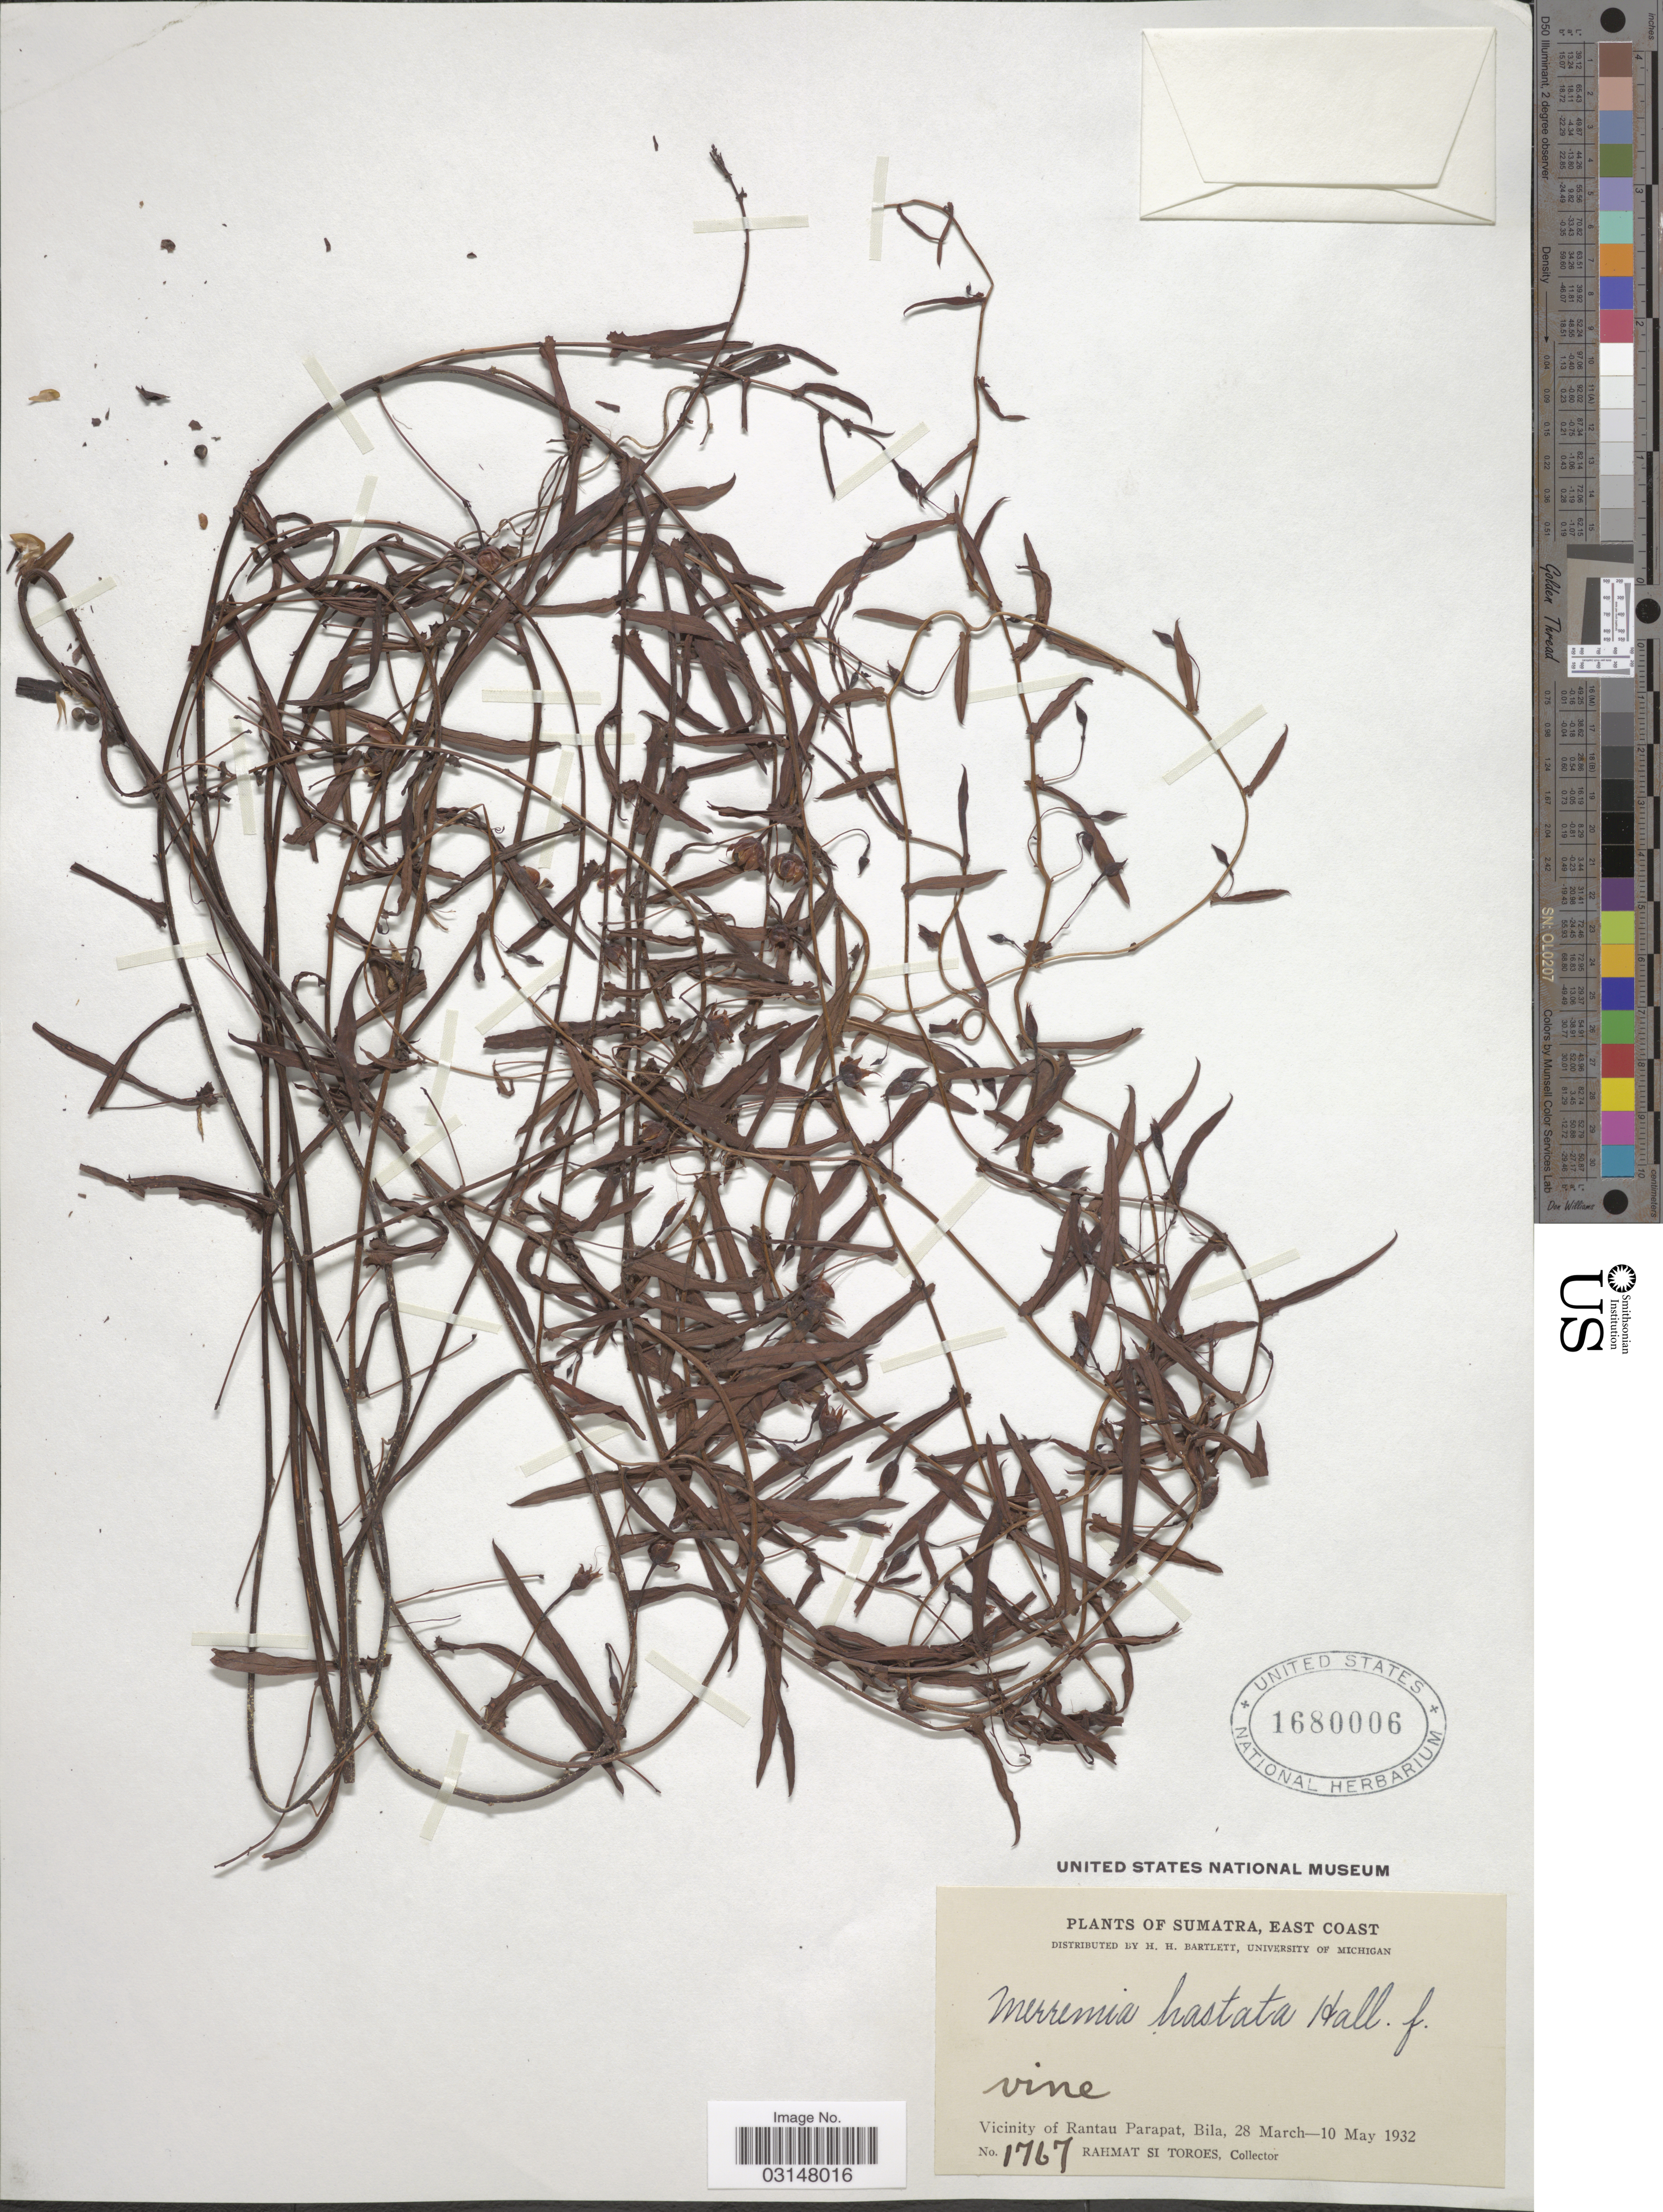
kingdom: Plantae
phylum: Tracheophyta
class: Magnoliopsida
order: Solanales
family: Convolvulaceae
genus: Xenostegia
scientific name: Xenostegia tridentata subsp. hastata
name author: (Ooststr.) Parmar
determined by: Wagner, W. L., (BOT), Smithsonian Institution - National Museum of Natural History (UNITED STATES)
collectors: Rahmat Si Boeea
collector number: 1767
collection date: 1932-03-28/1932-05-10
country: Indonesia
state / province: Sumatra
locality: East Coast. Vicinity of Rantau Parapat, Bila.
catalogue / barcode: US 1680006